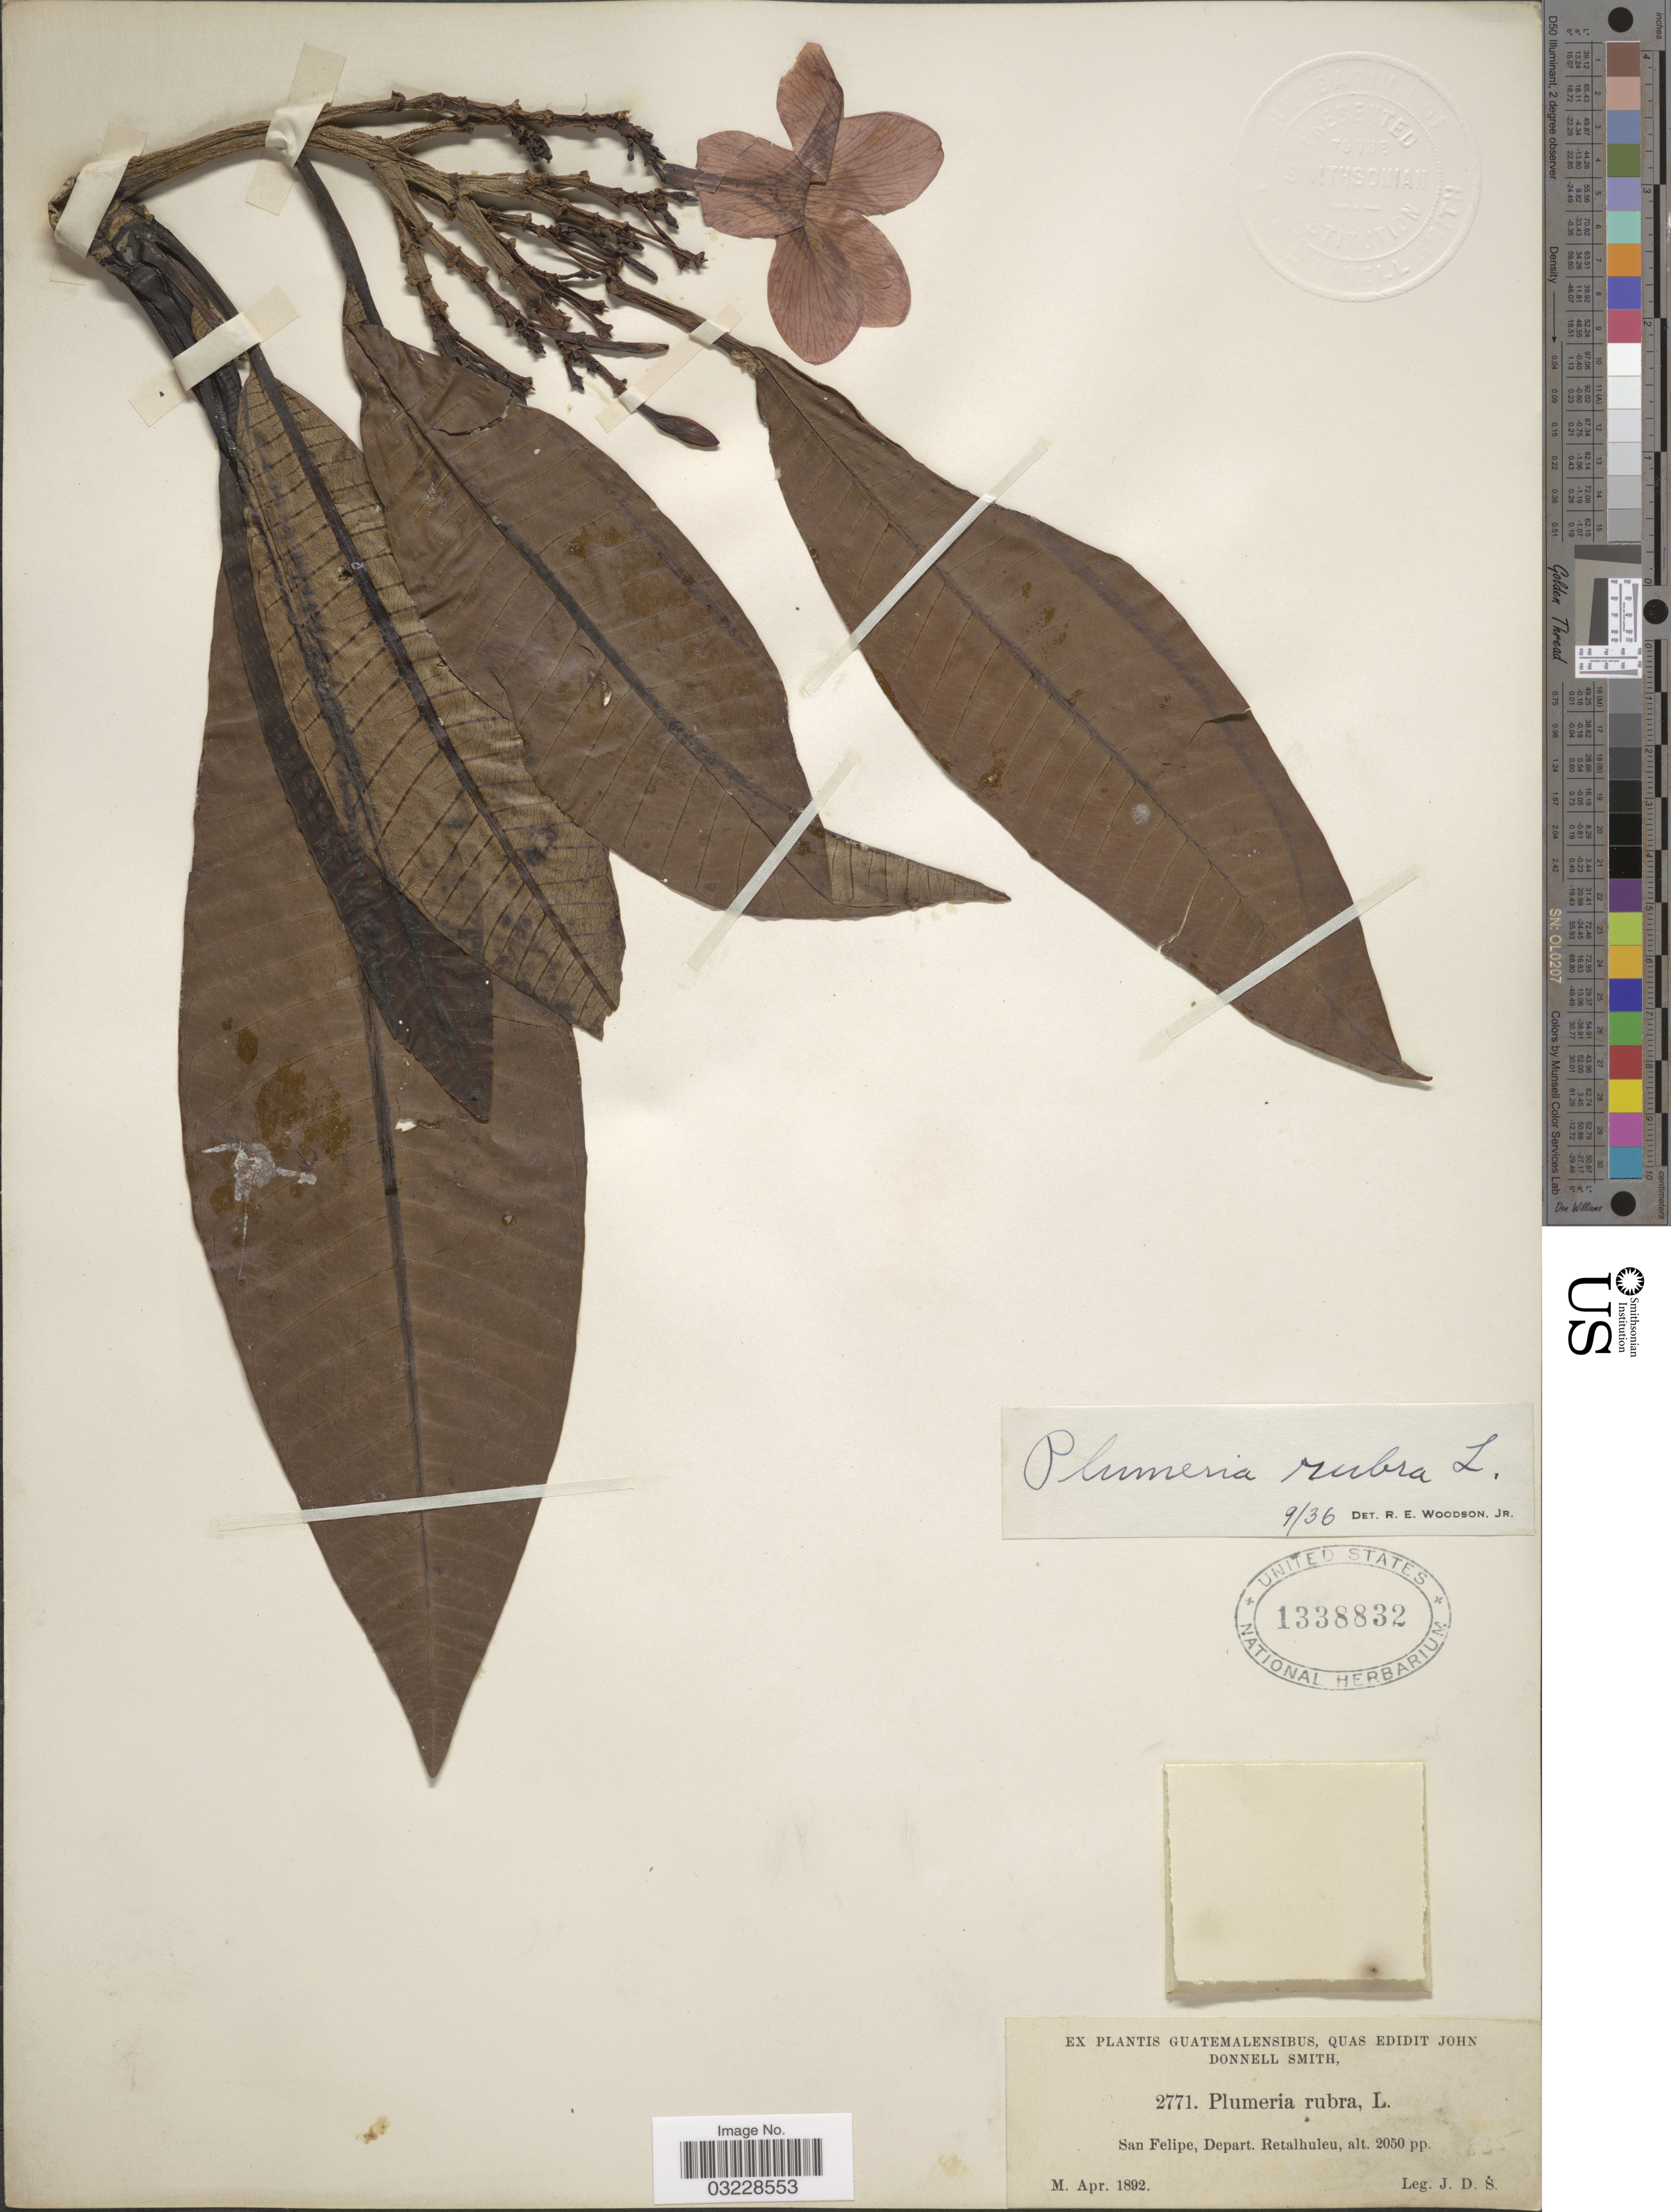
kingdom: Plantae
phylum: Tracheophyta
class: Magnoliopsida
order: Gentianales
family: Apocynaceae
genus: Plumeria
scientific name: Plumeria rubra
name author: L.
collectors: J. Donnell Smith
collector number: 2771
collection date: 1892-04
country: Guatemala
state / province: Retalhuleu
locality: San Felipe, Depart. Retalhuleu.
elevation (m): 625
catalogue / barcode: US 1338832